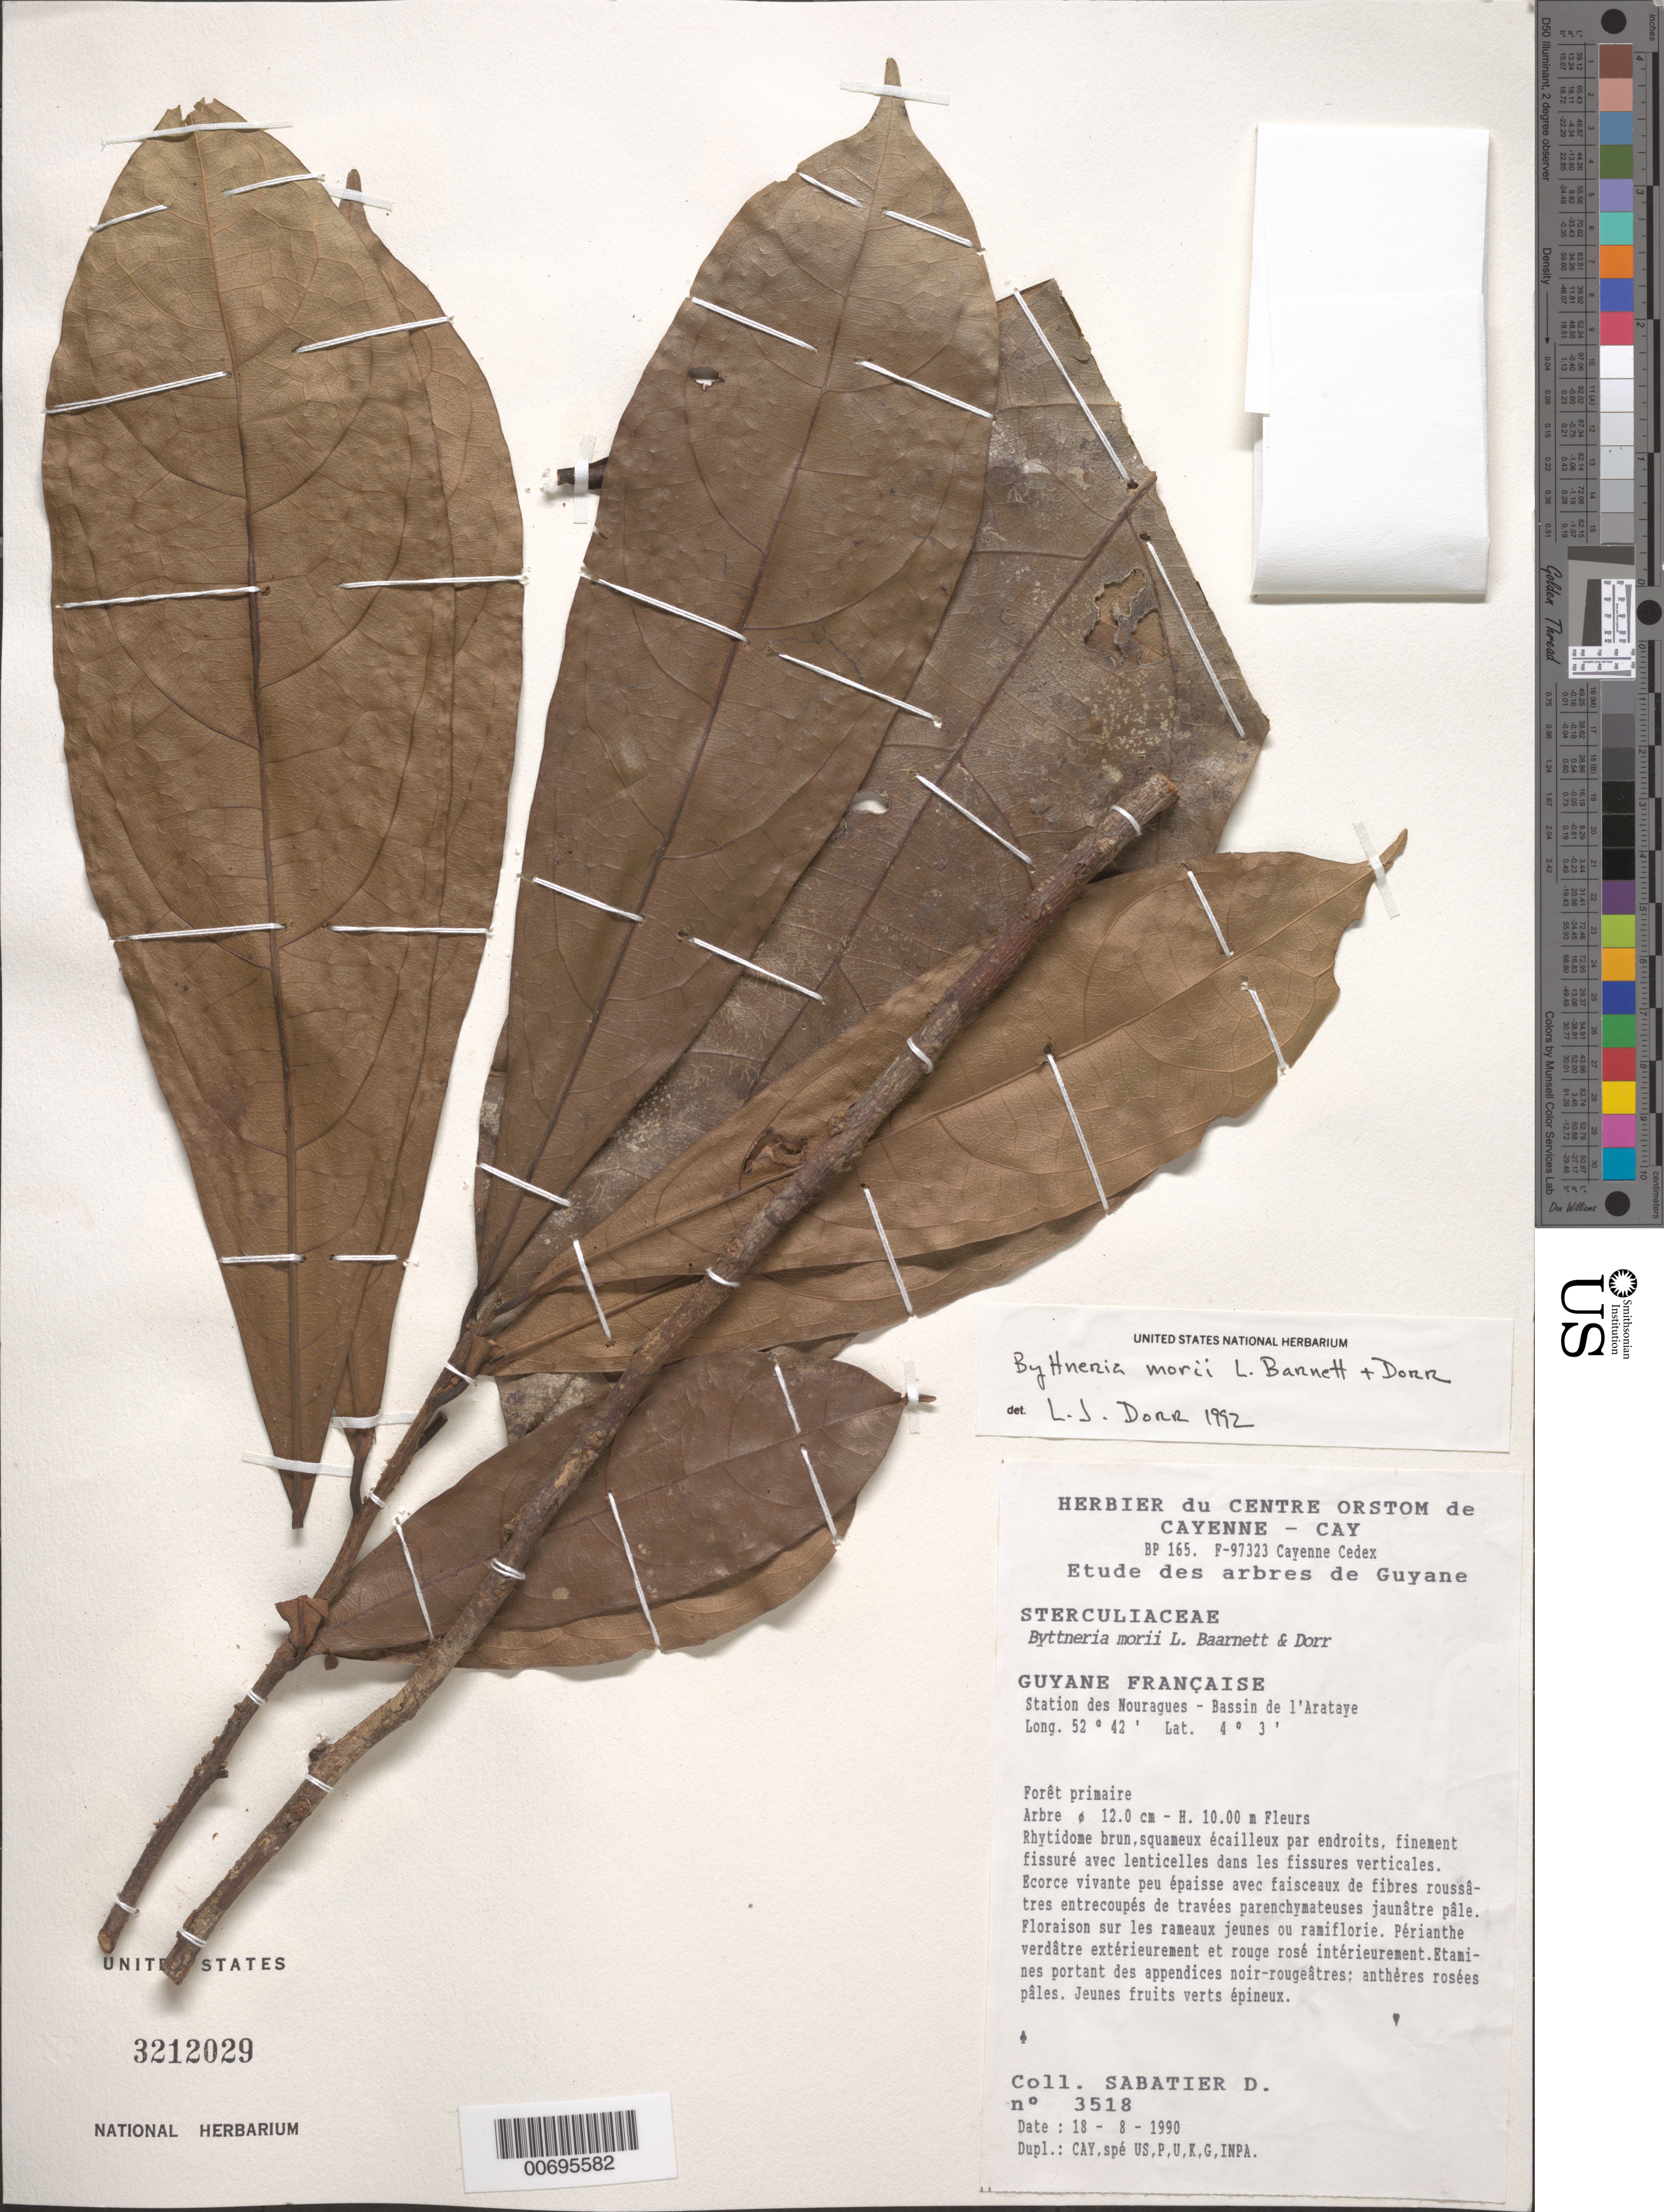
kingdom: Plantae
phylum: Tracheophyta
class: Magnoliopsida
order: Malvales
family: Malvaceae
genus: Byttneria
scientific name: Byttneria morii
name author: L.C. Barnett & Dorr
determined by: Dorr, L. J., (BOT), Smithsonian Institution - National Museum of Natural History (UNITED STATES)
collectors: D. Sabatier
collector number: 3518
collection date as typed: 18-Aug-90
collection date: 1990-08-18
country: French Guiana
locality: Station des Nouragues, Bassin de l'Approuague, Arataye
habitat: Primary forest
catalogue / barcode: US 3212029